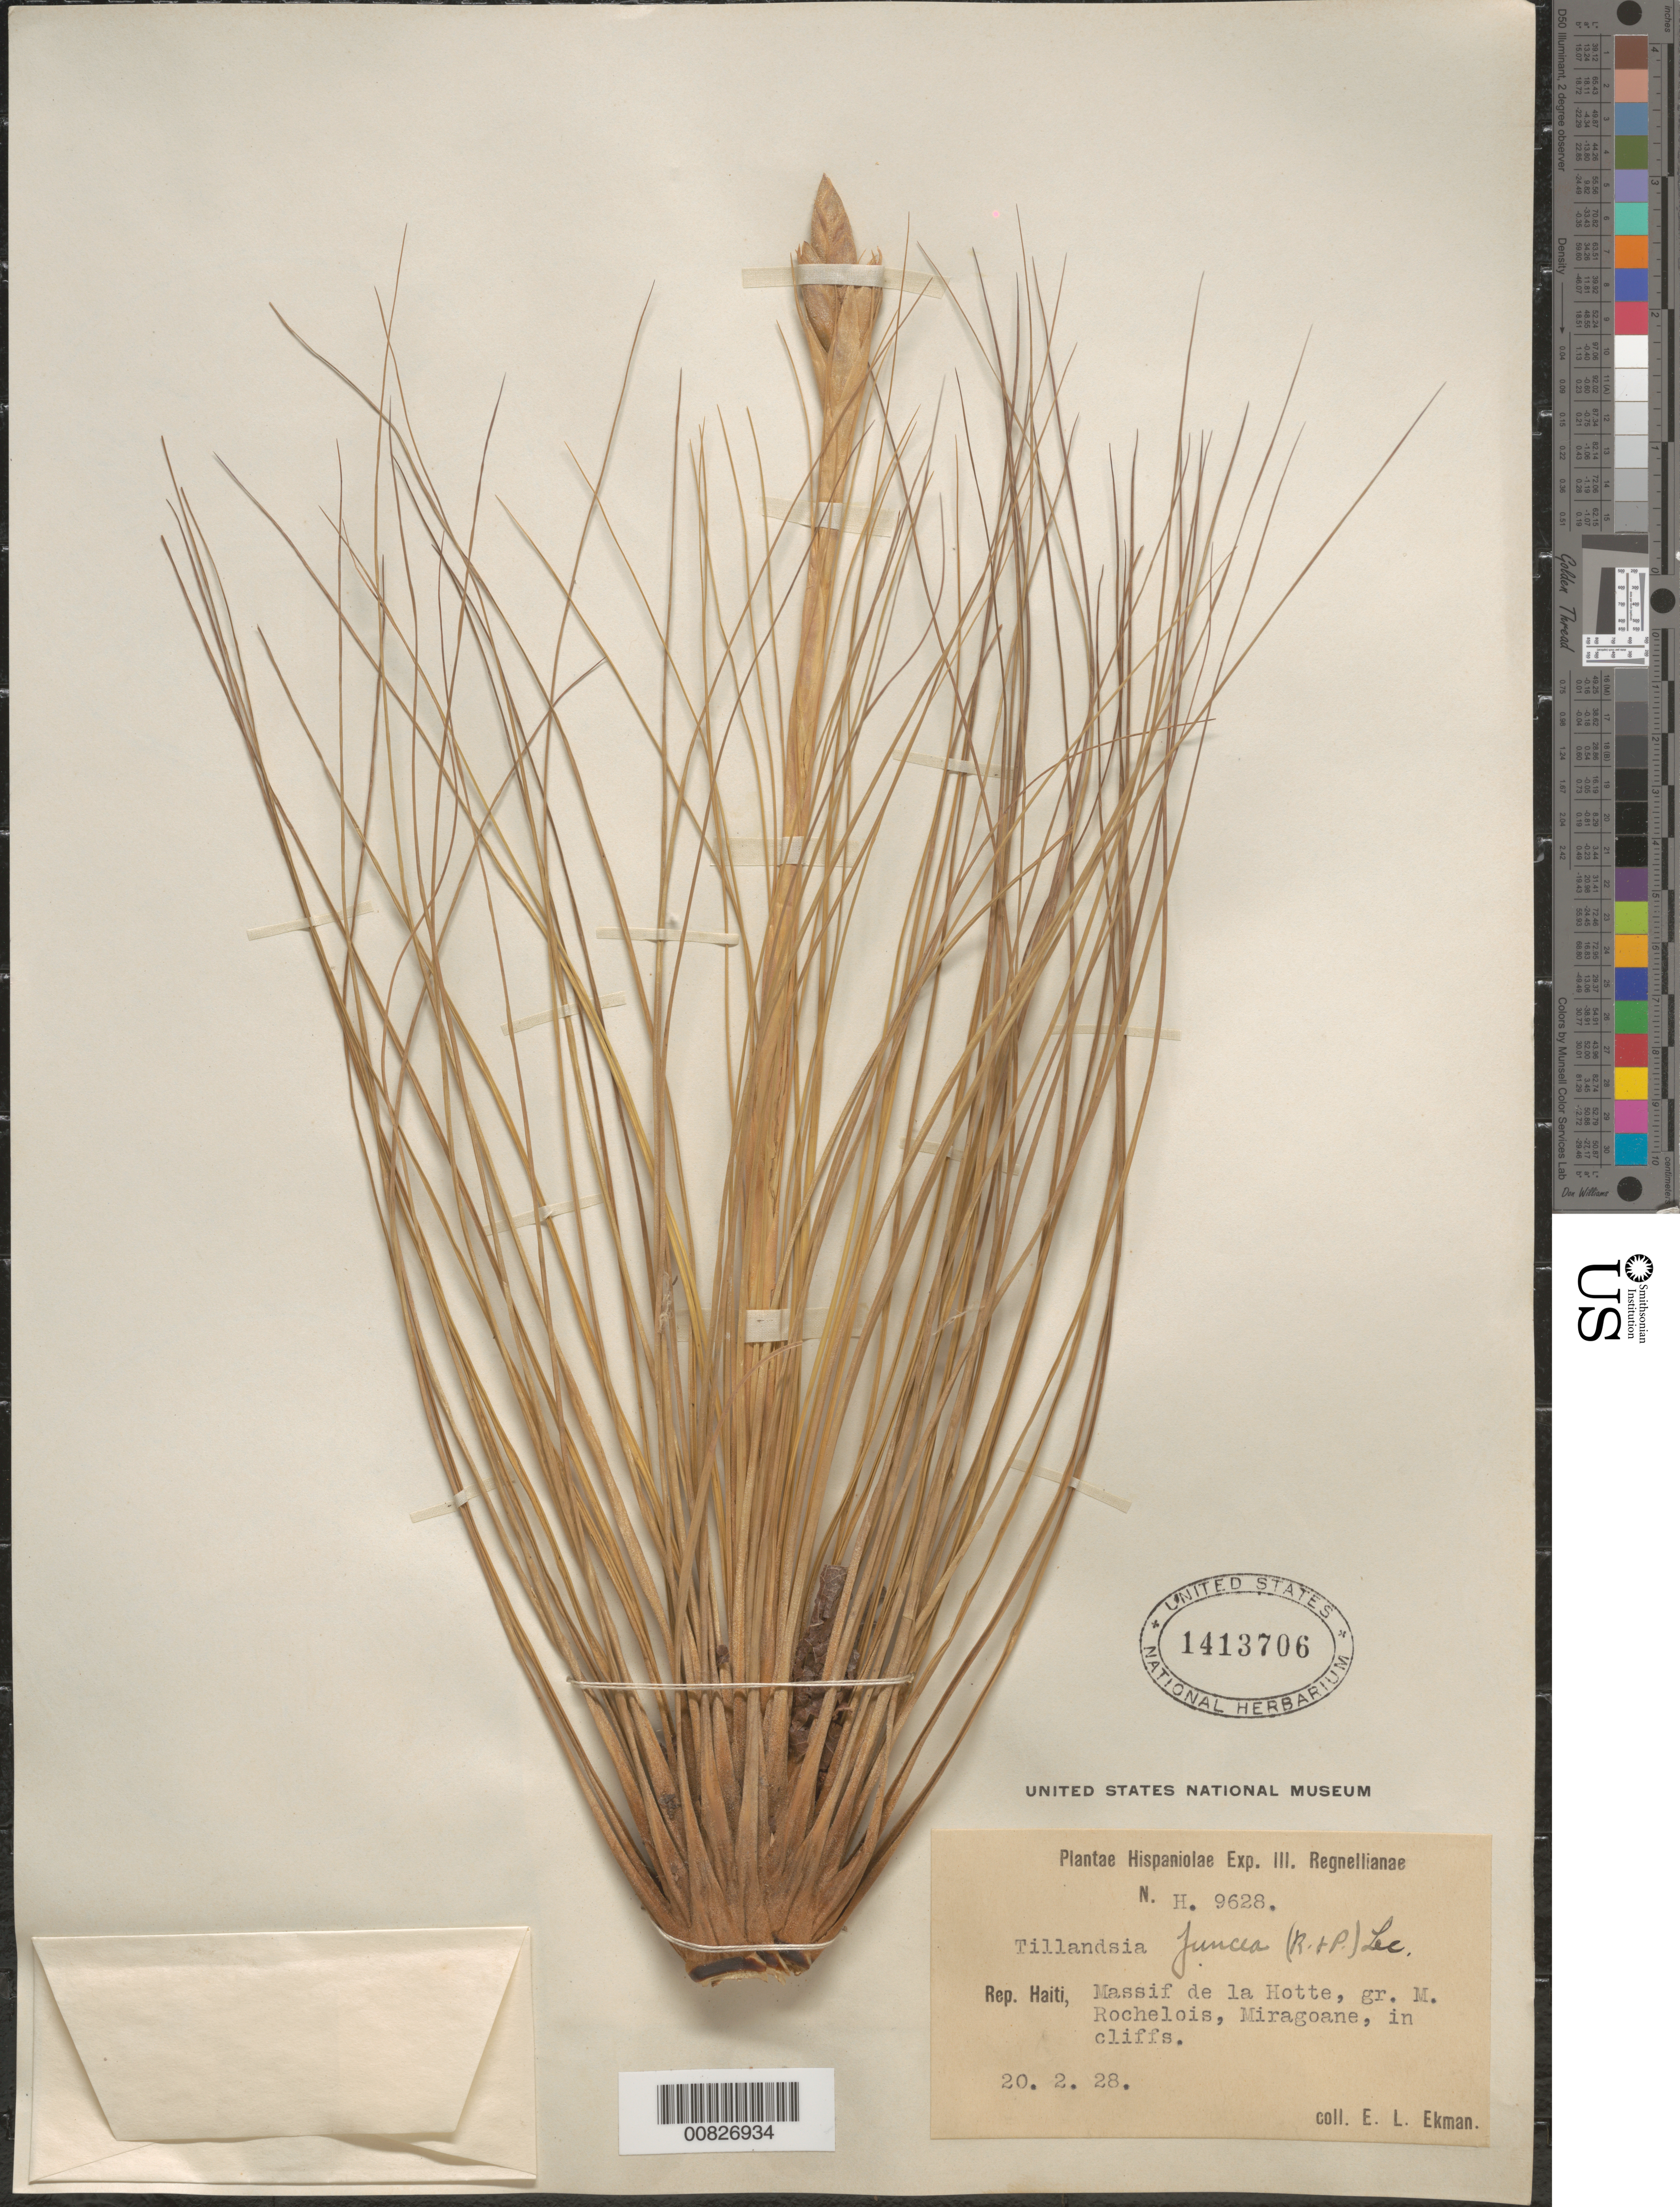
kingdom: Plantae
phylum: Tracheophyta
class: Liliopsida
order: Poales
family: Bromeliaceae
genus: Tillandsia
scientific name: Tillandsia juncea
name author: (Ruiz & Pav.) Poir.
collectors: E. L. Ekman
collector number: H 9628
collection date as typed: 20 Feb 1928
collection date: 1928-02-20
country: Haiti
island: Hispaniola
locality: Massif de la Hotte, gr. M. Rochelois, Miragoane.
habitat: In cliffs.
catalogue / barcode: US 1413706